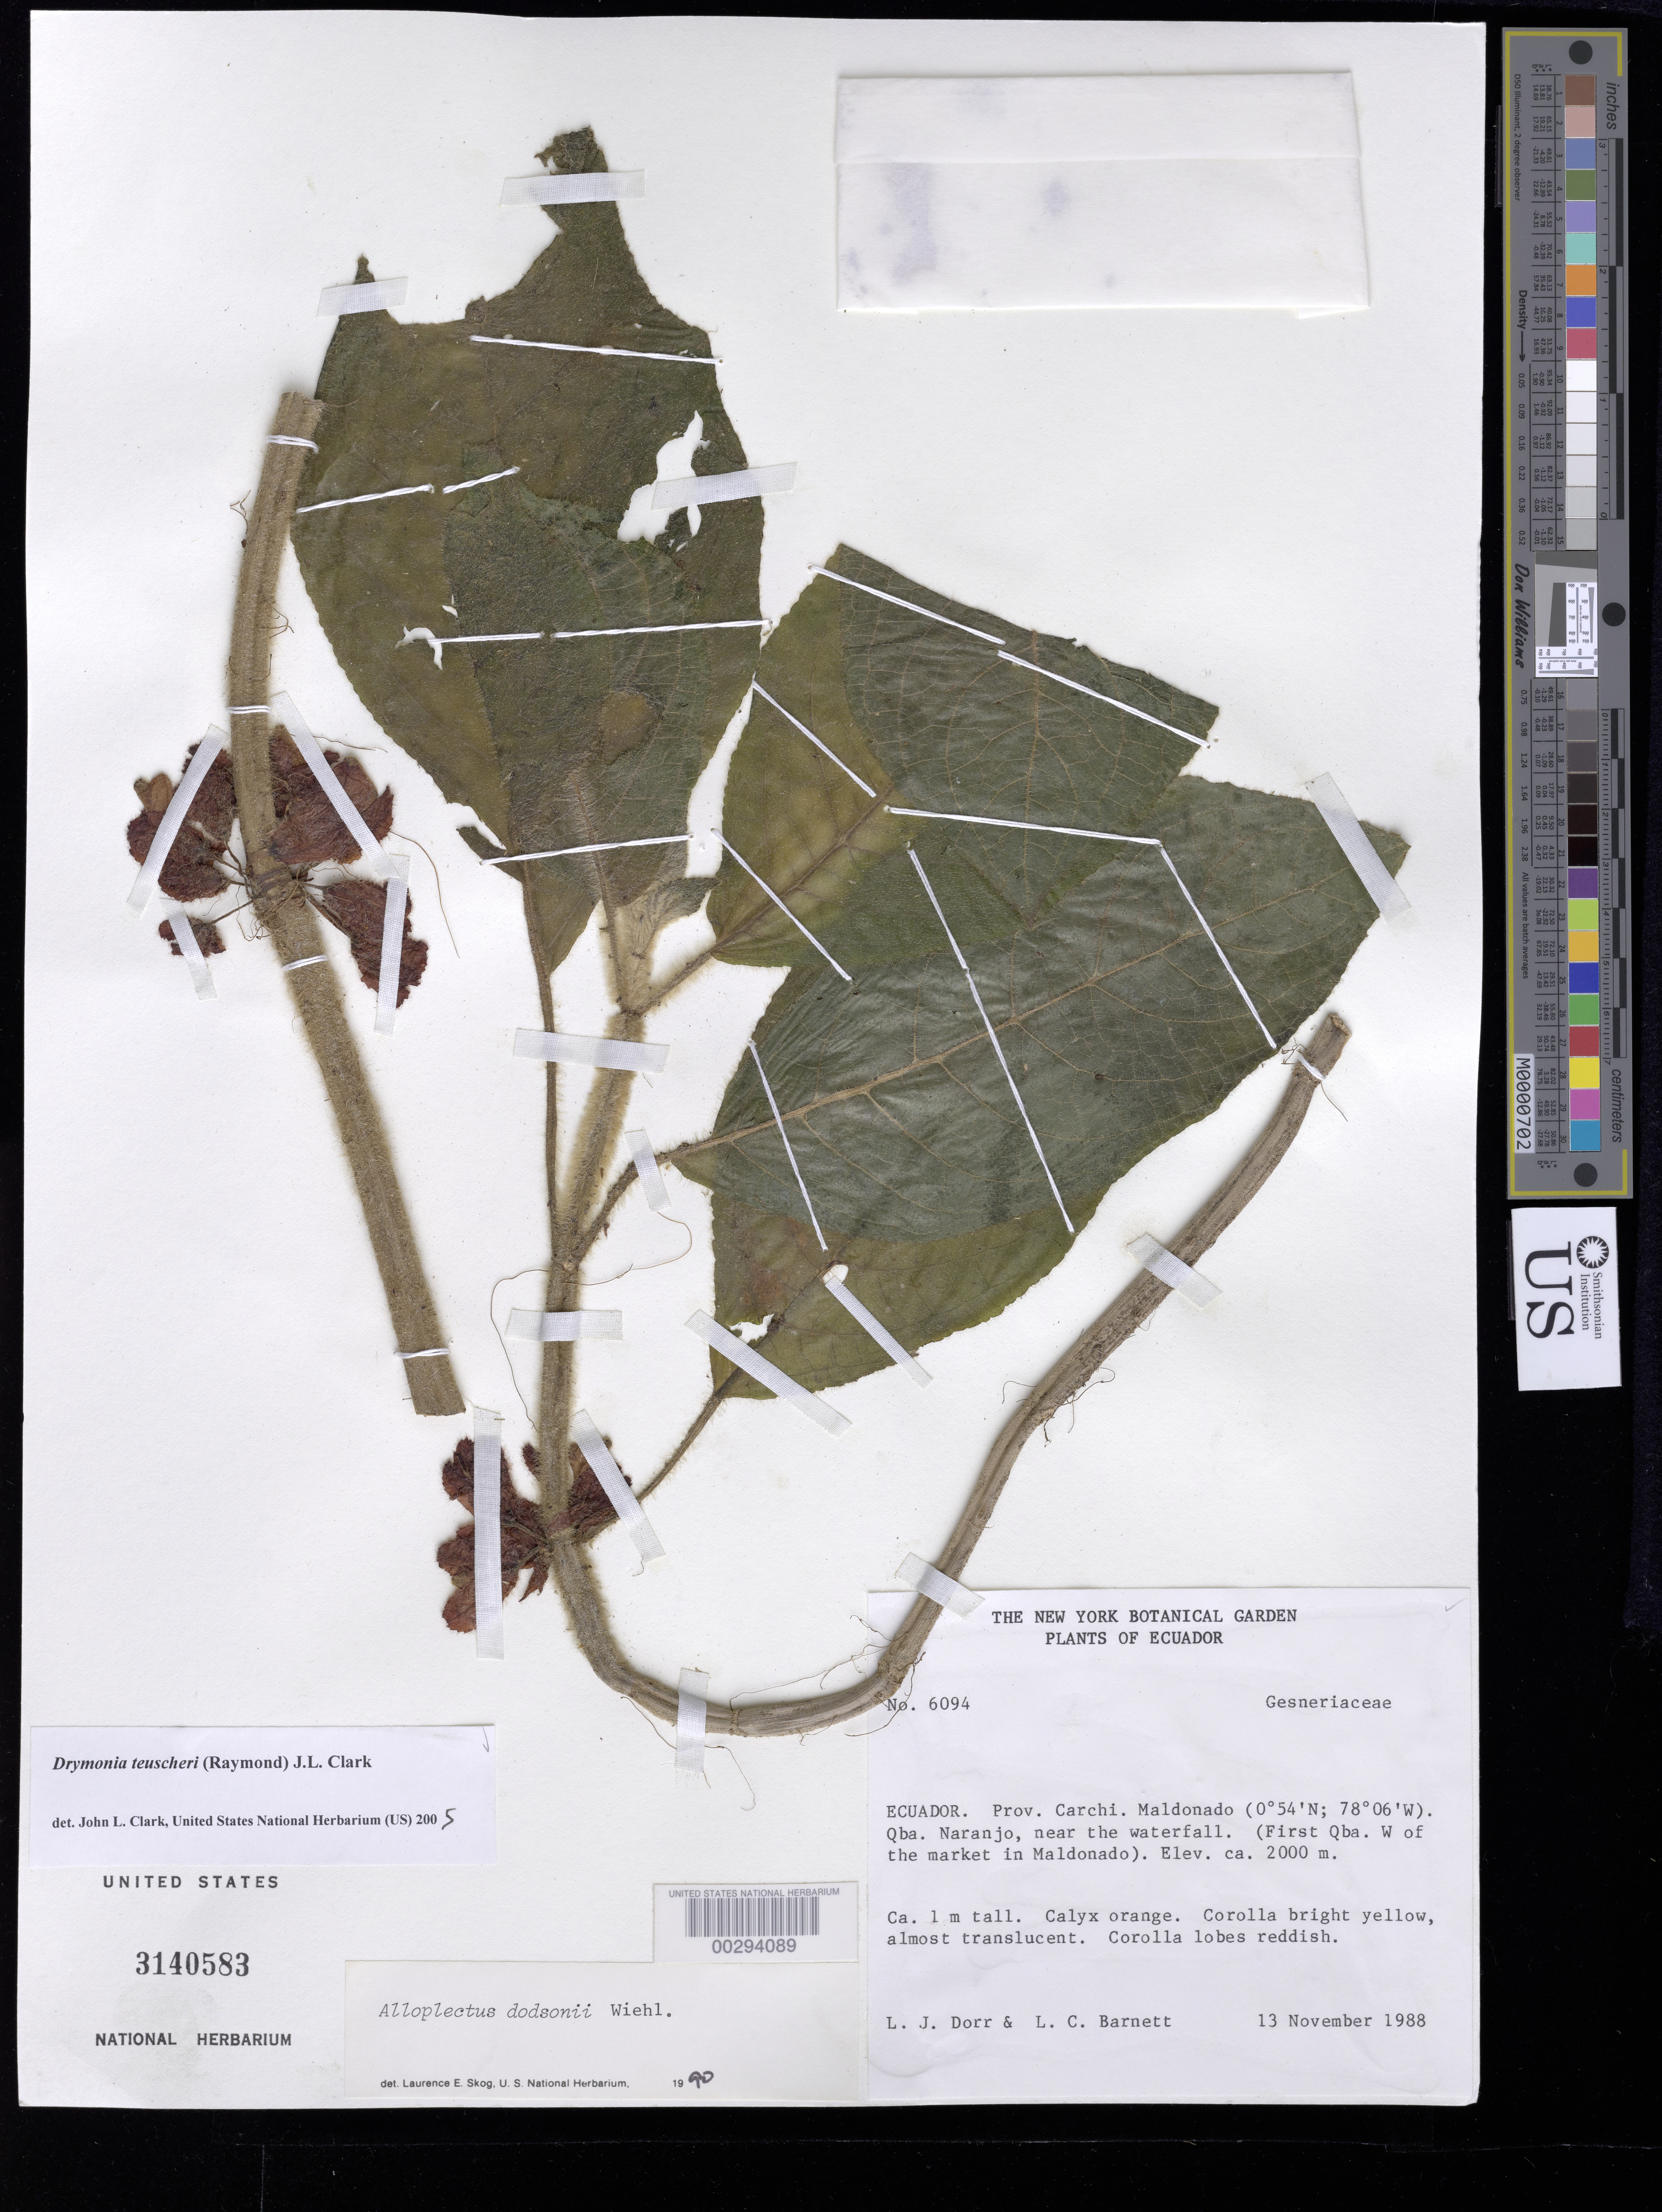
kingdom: Plantae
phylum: Tracheophyta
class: Magnoliopsida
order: Lamiales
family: Gesneriaceae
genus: Drymonia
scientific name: Drymonia teuscheri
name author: (Raymond) J.L. Clark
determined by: Clark, J. L., (SEL), The Marie Selby Botanical Garden (UNITED STATES)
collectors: L. J. Dorr & L. C. Barnett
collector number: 6094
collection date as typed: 13 Nov 1988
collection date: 1988-11-13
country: Ecuador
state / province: Carchi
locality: Maldonado, Qba. Naranjo, near the waterfall (First Qba. W of the market in Maldonado)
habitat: near the waterfall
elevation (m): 2000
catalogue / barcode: US 3140583